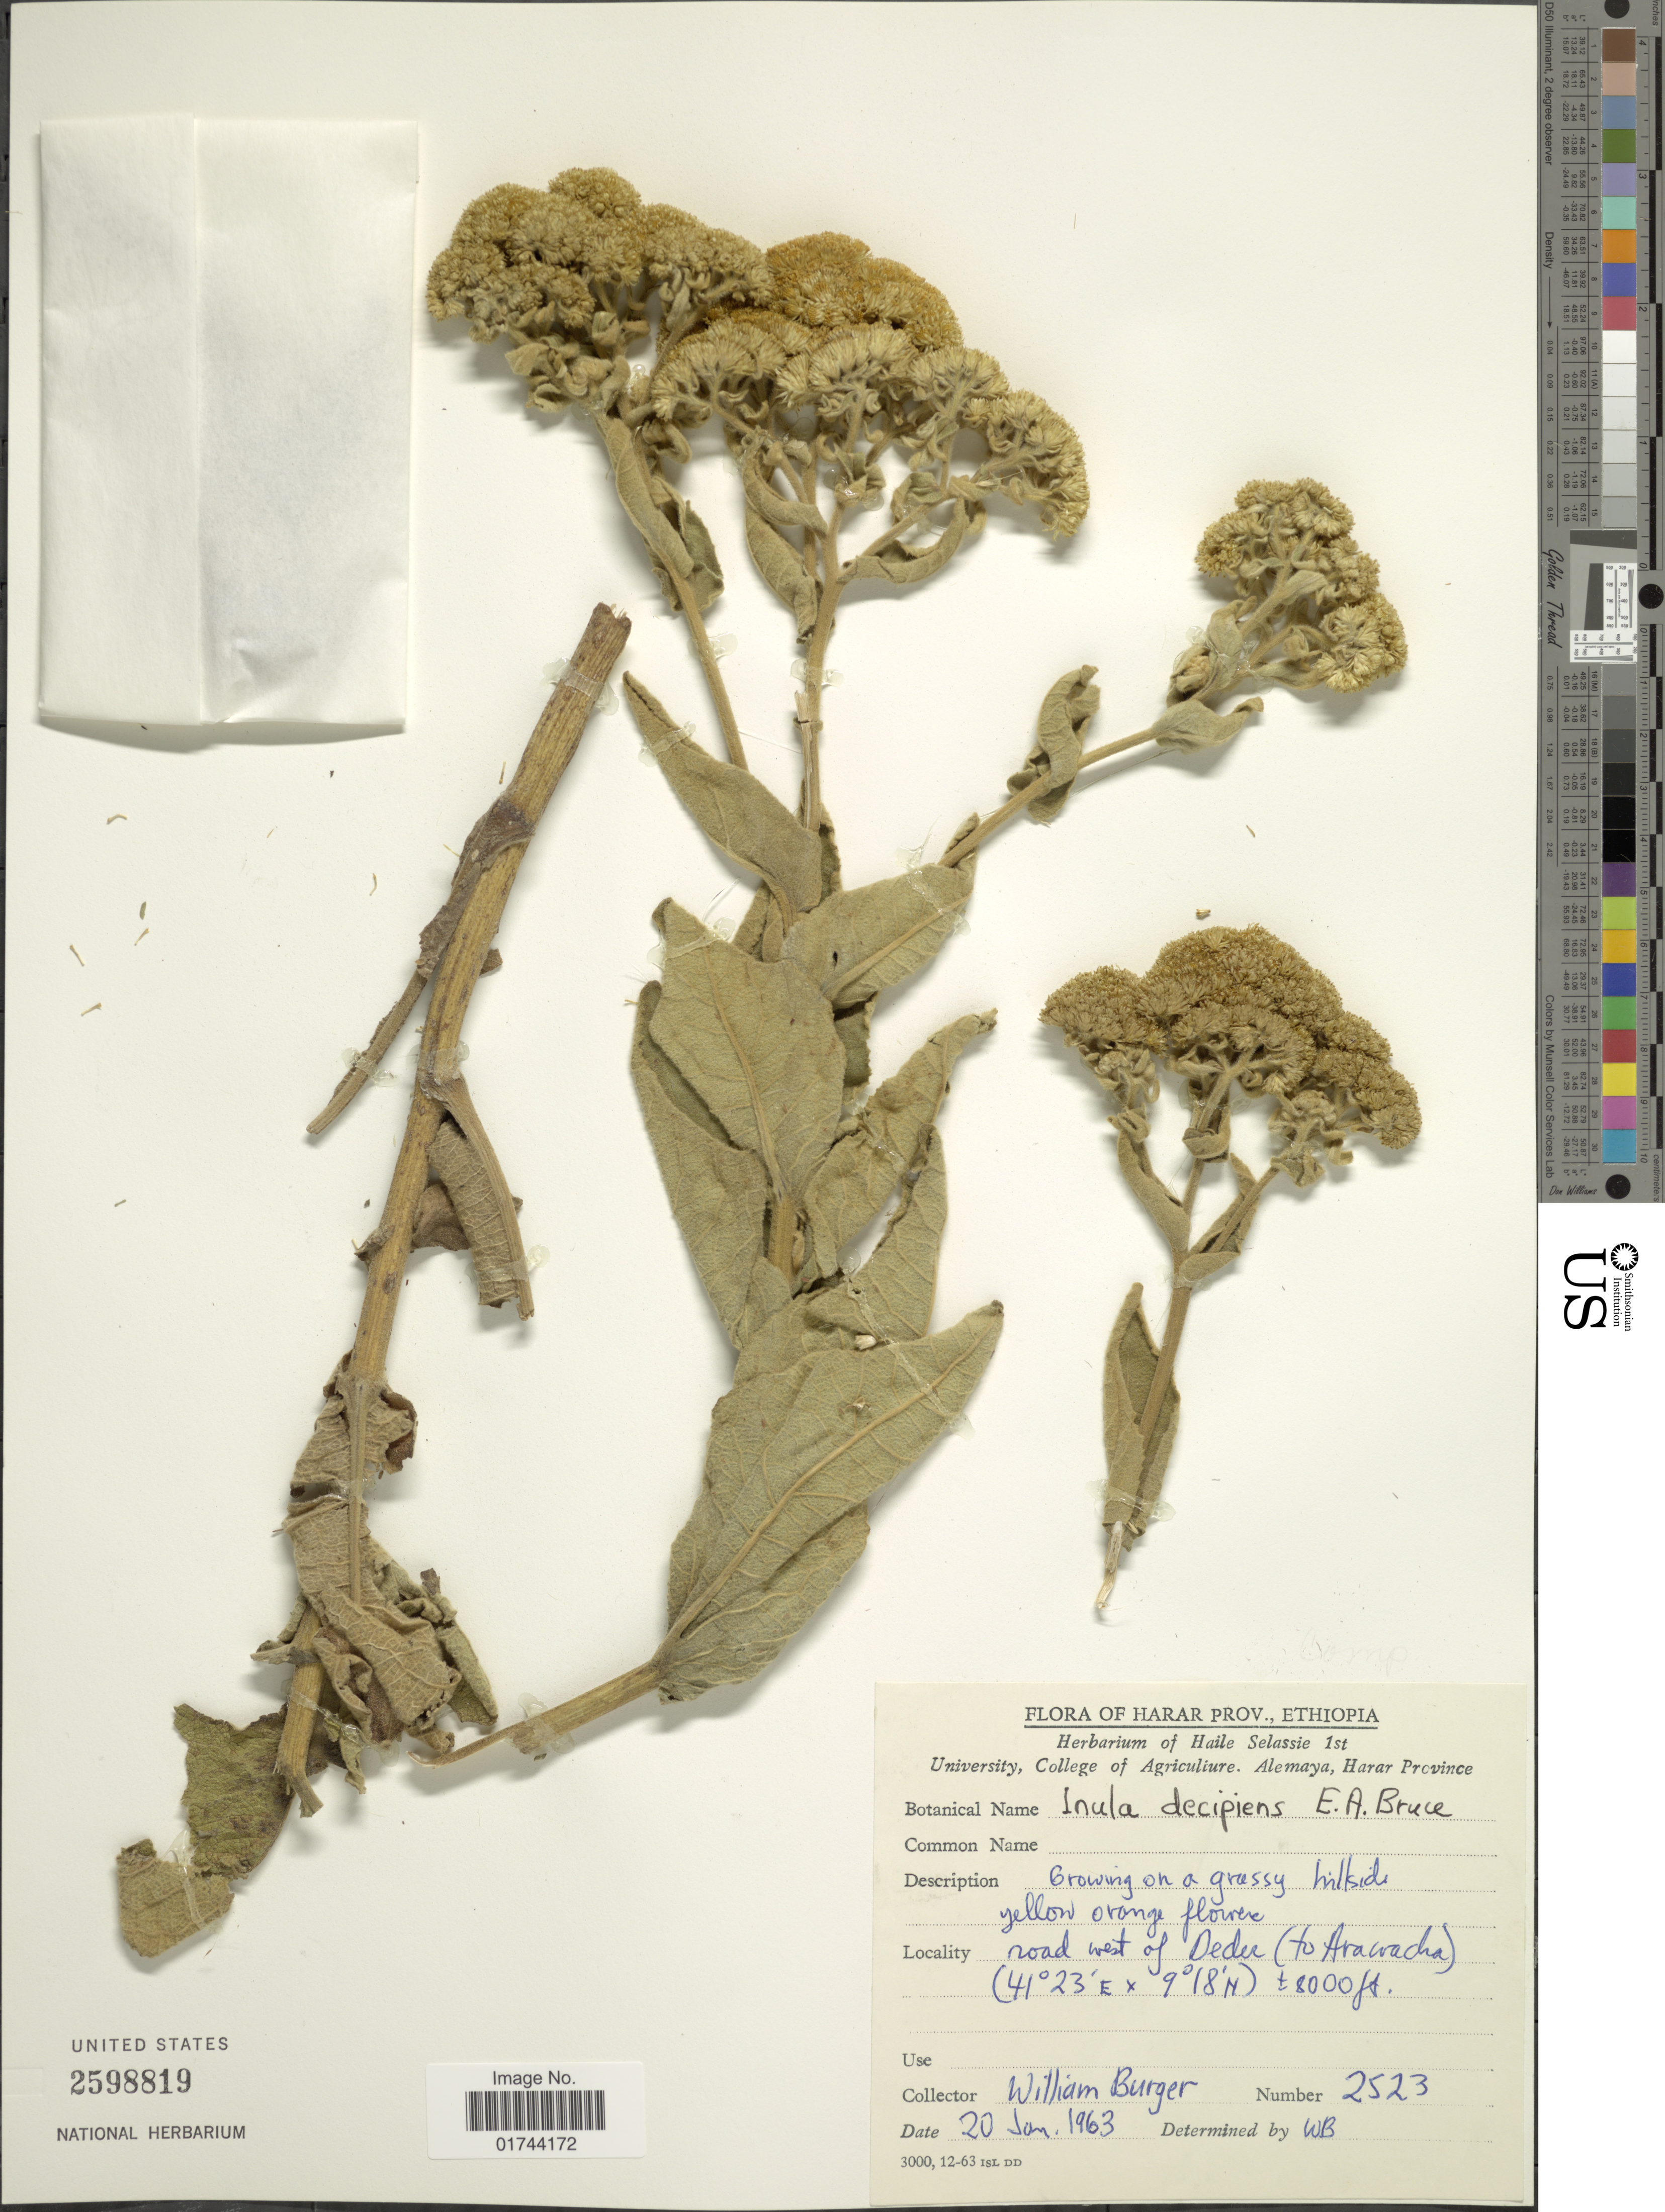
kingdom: Plantae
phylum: Tracheophyta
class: Magnoliopsida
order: Asterales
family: Asteraceae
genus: Inula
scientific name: Inula decipiens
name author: E.A. Bruce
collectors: W. Burger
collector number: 2523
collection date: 1963-01-20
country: Ethiopia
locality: Harar Prov., road west of Deder (to Aracoacha)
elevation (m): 2438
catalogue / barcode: US 2598819